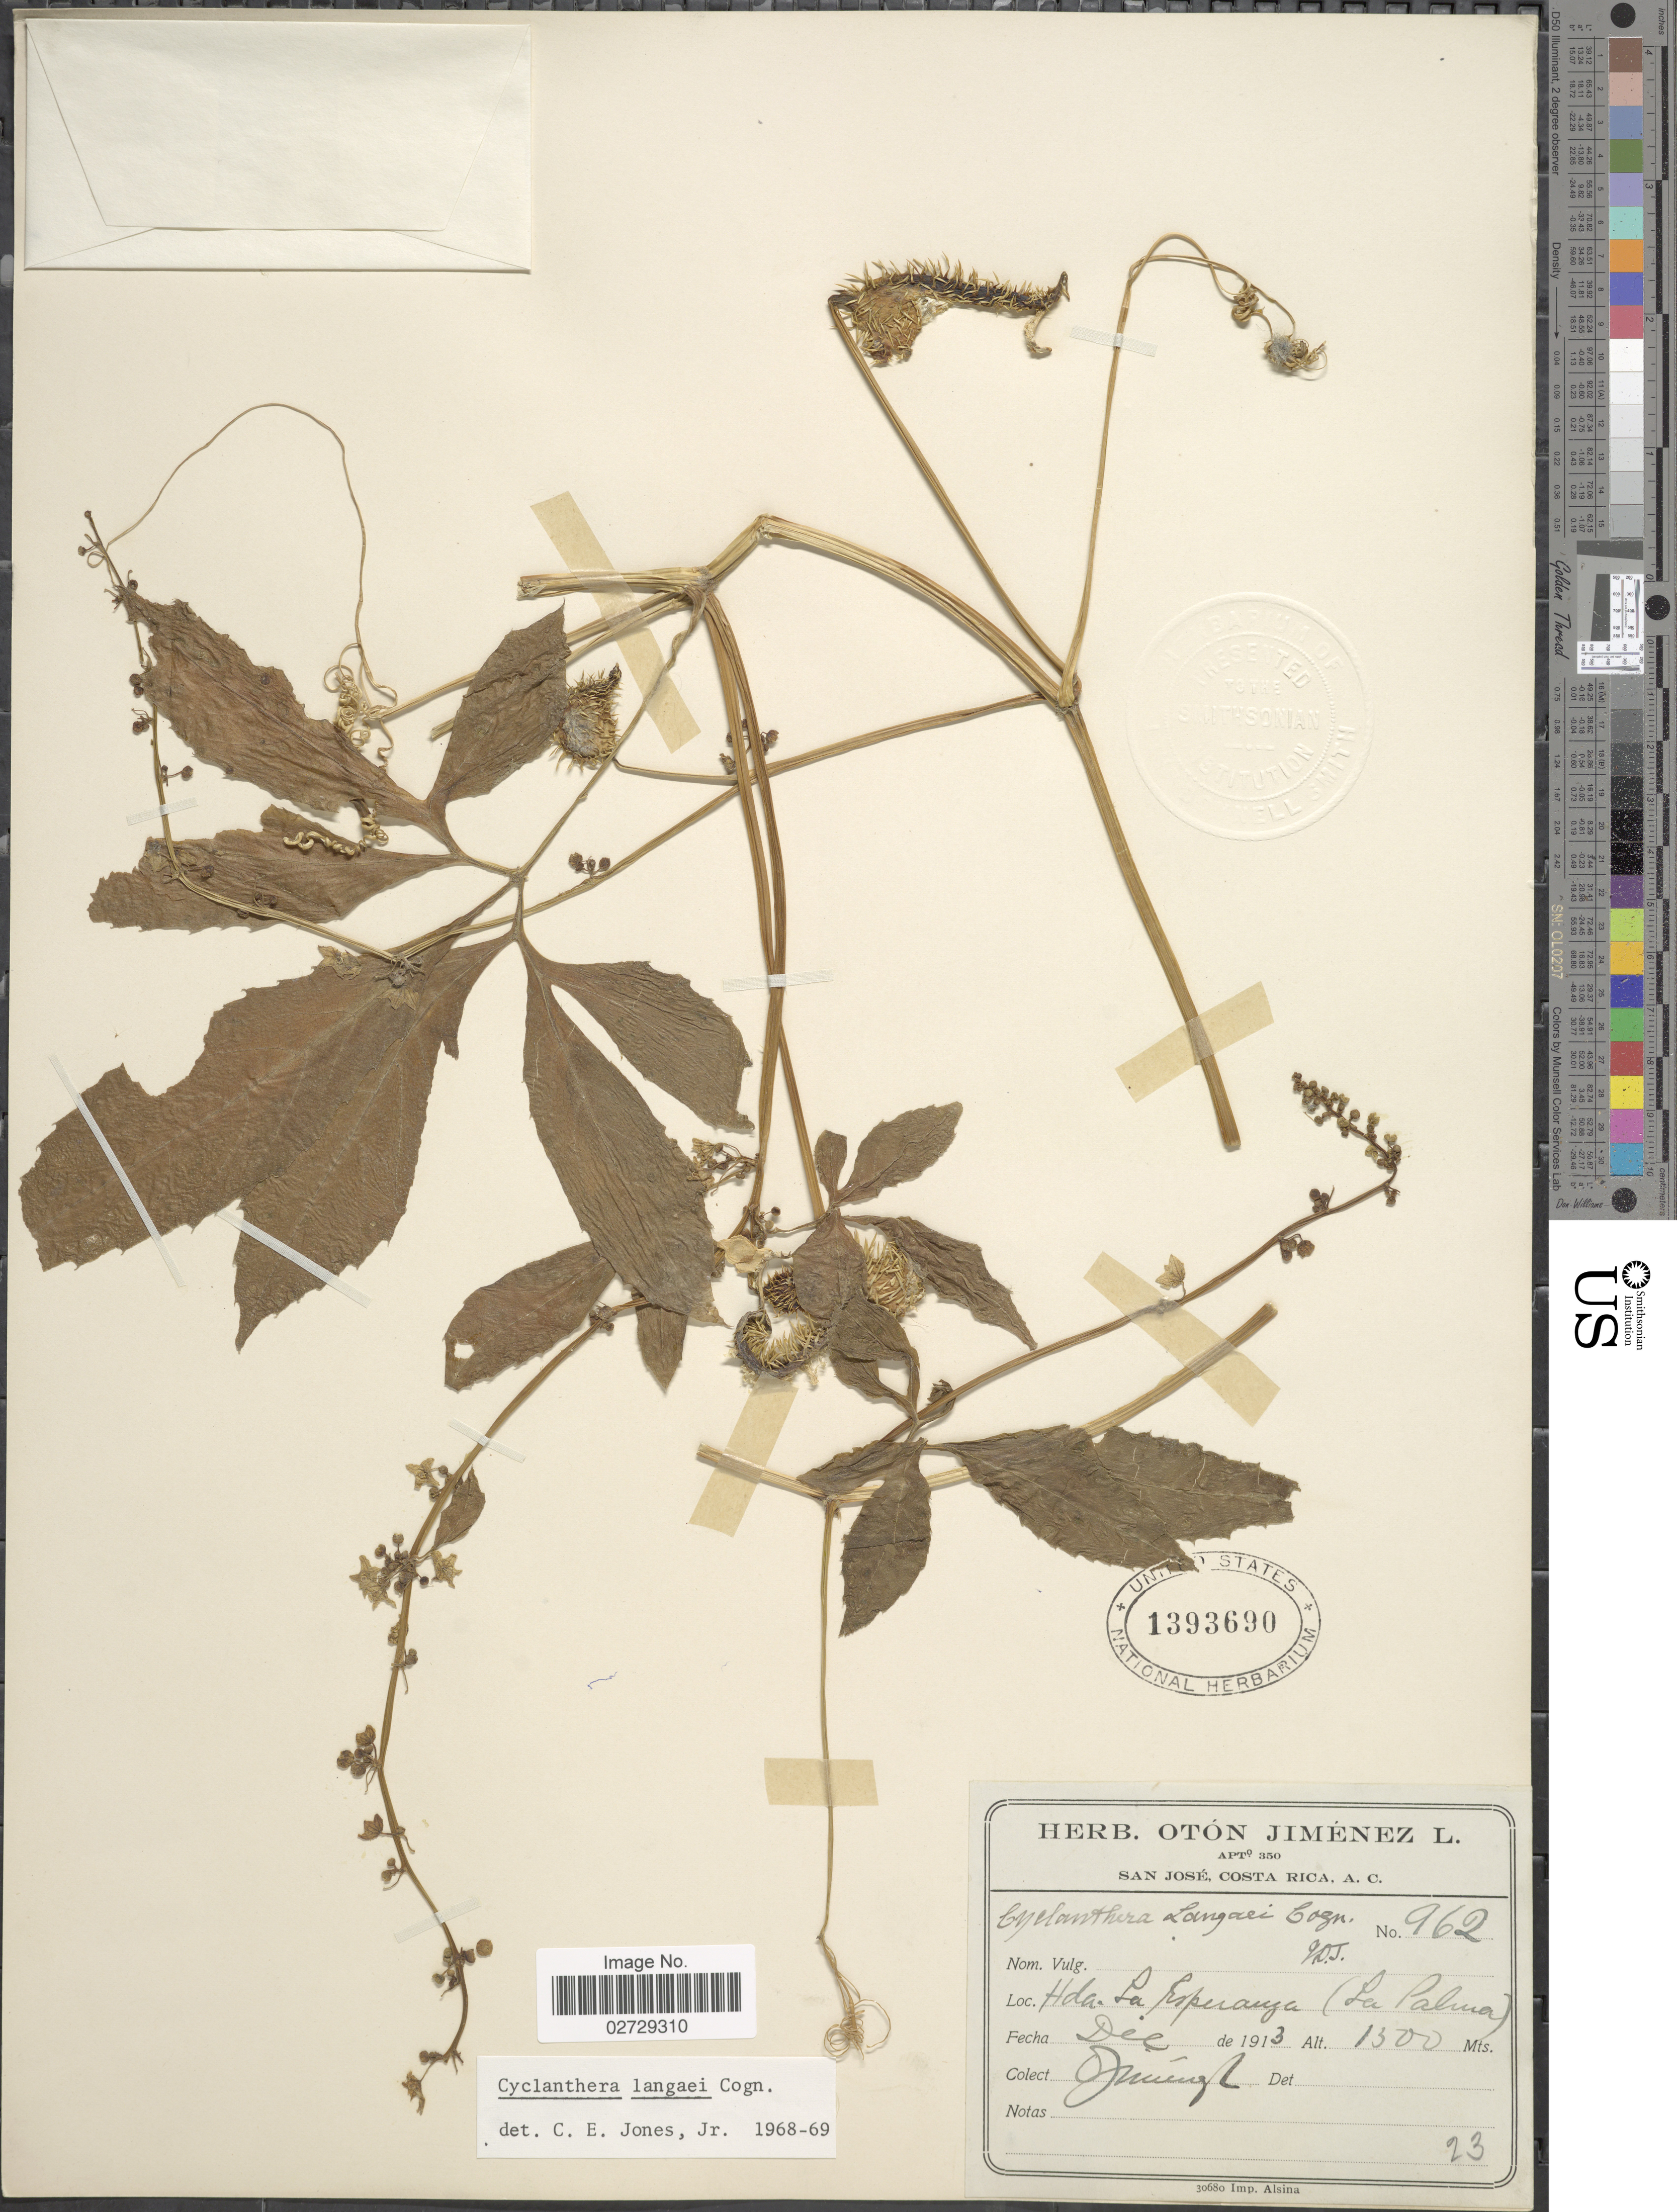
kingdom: Plantae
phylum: Tracheophyta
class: Magnoliopsida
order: Cucurbitales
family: Cucurbitaceae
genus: Cyclanthera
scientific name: Cyclanthera langaei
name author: Cogn.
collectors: O. Jiménez L.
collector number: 962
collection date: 1913-12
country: Spain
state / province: Canarias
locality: Hda. La Esperanza (La Palma).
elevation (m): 1300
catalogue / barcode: US 1393690